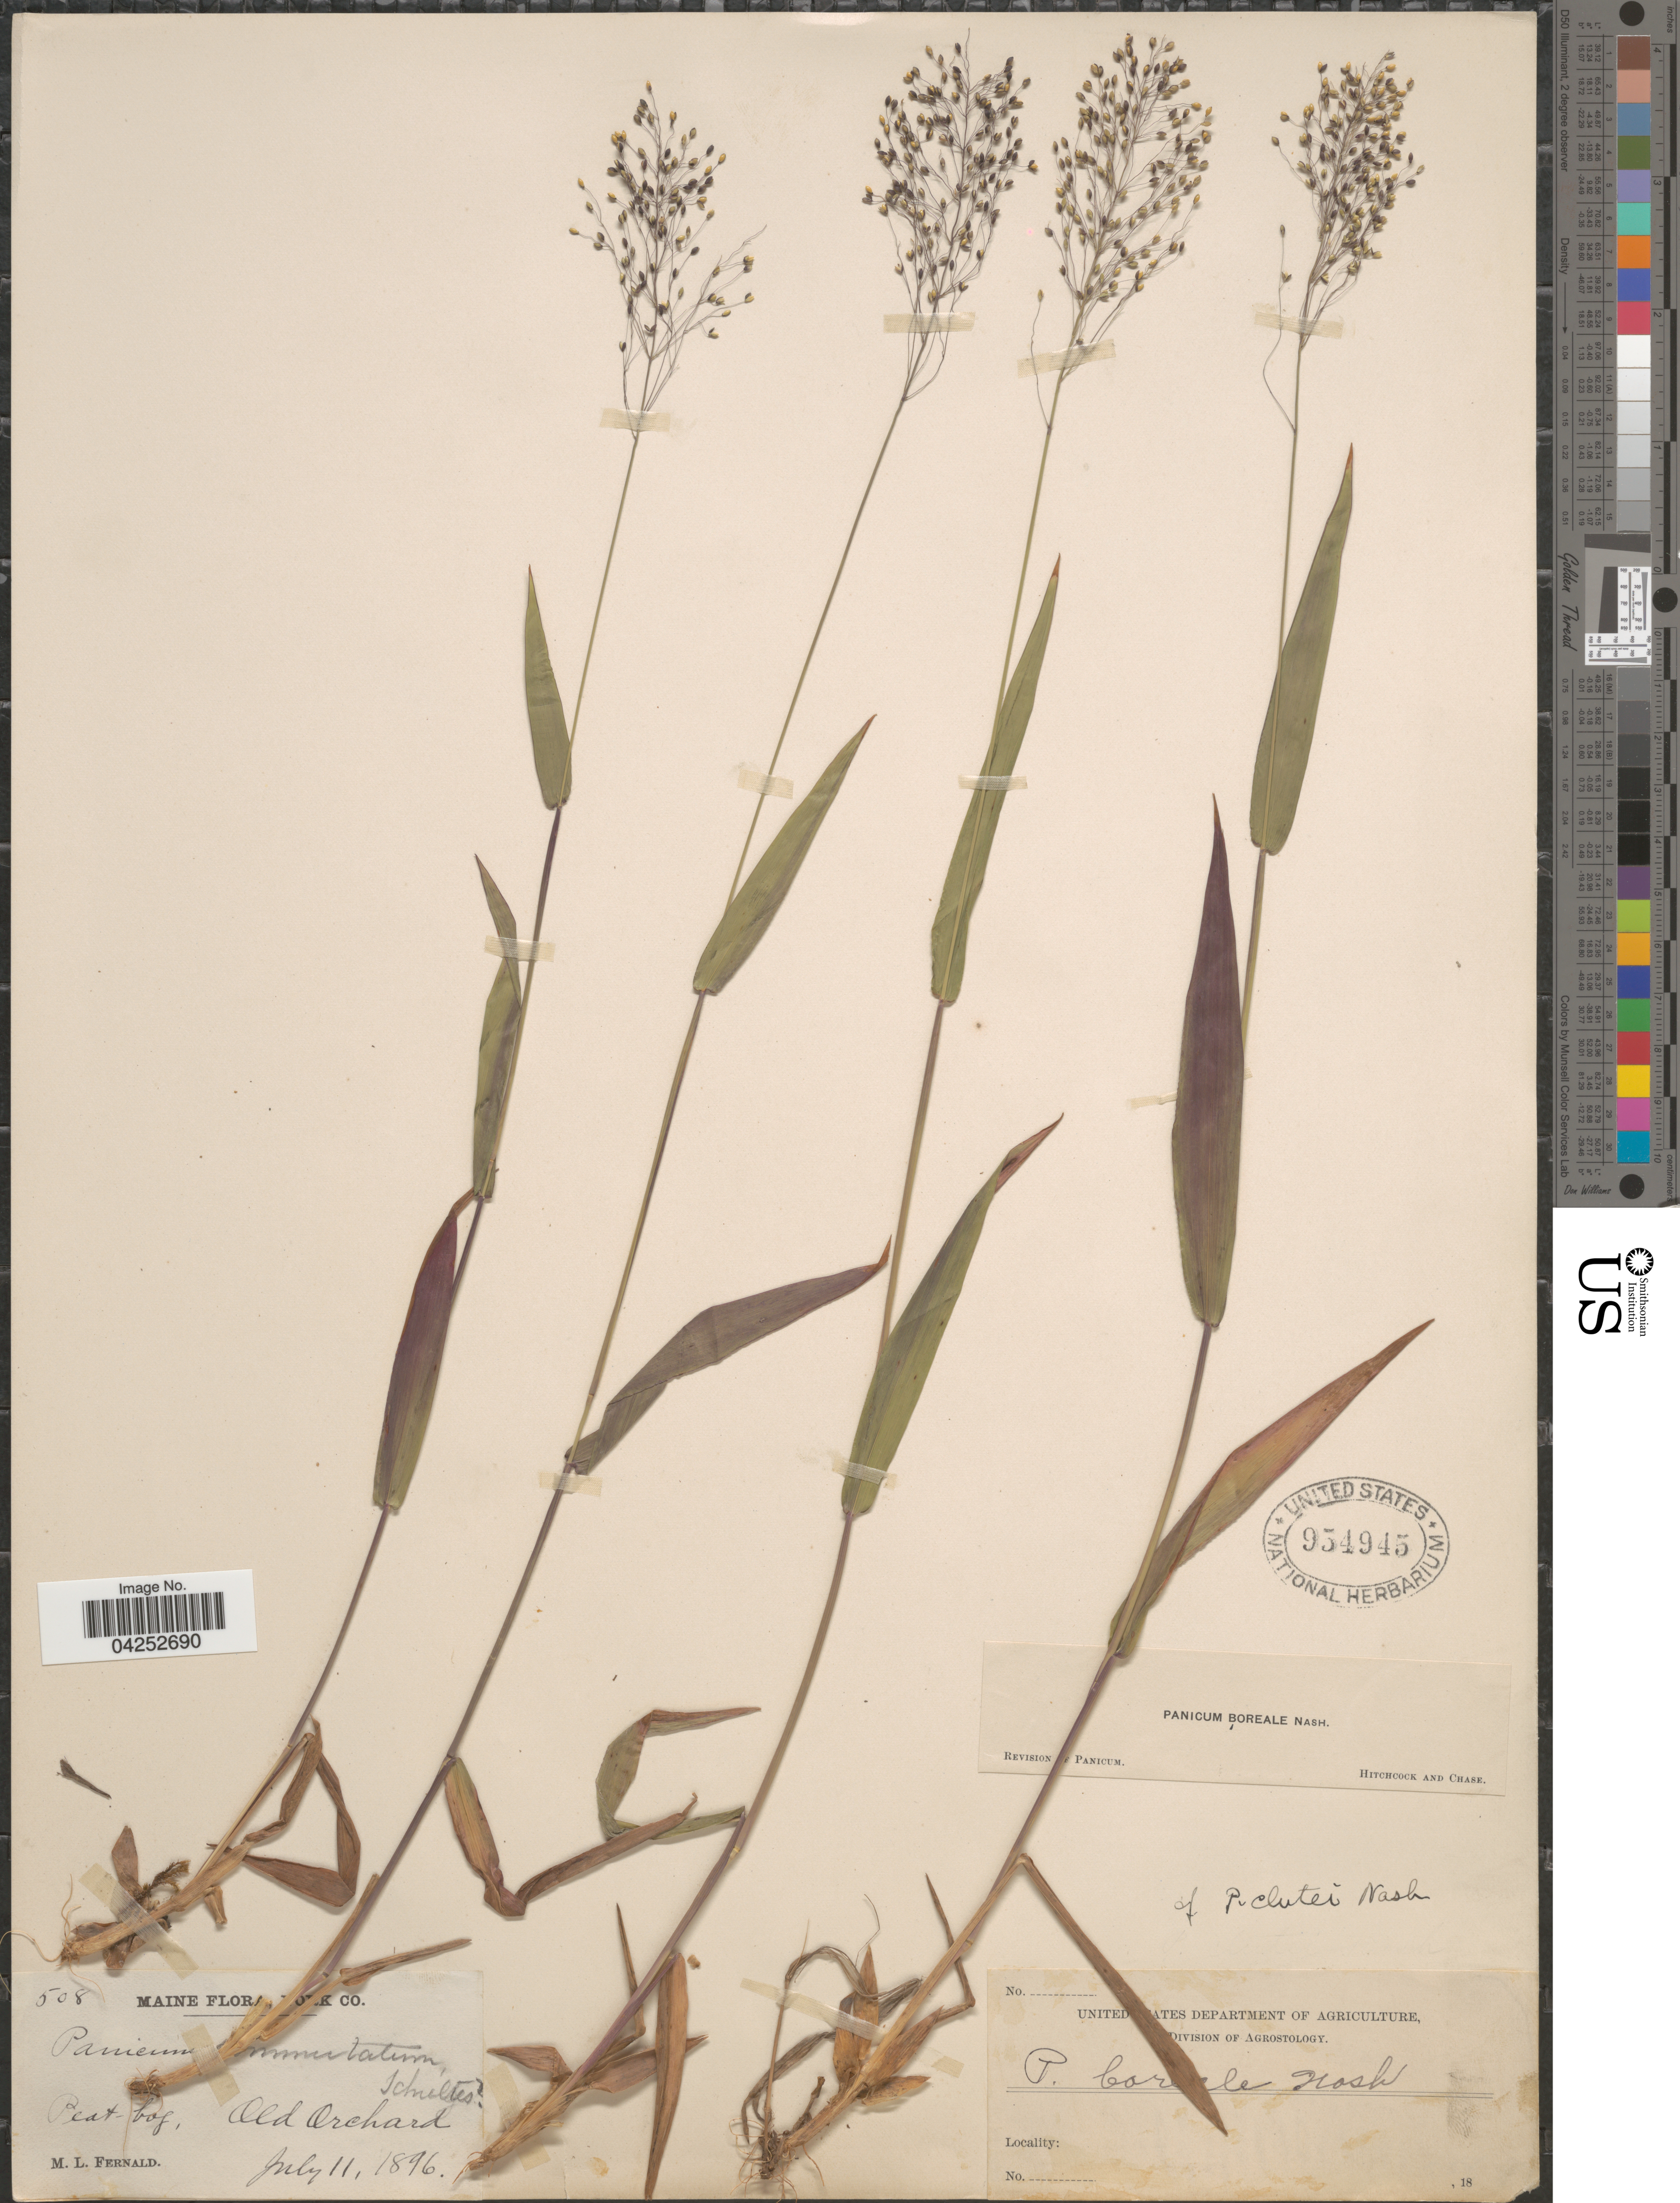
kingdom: Plantae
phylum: Tracheophyta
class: Liliopsida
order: Poales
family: Poaceae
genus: Dichanthelium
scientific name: Dichanthelium boreale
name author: (Nash) Freckmann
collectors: M. L. Fernald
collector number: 508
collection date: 1896-07-11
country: United States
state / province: Maine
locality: York Co. Peat bog. Old Orchard.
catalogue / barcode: US 954945